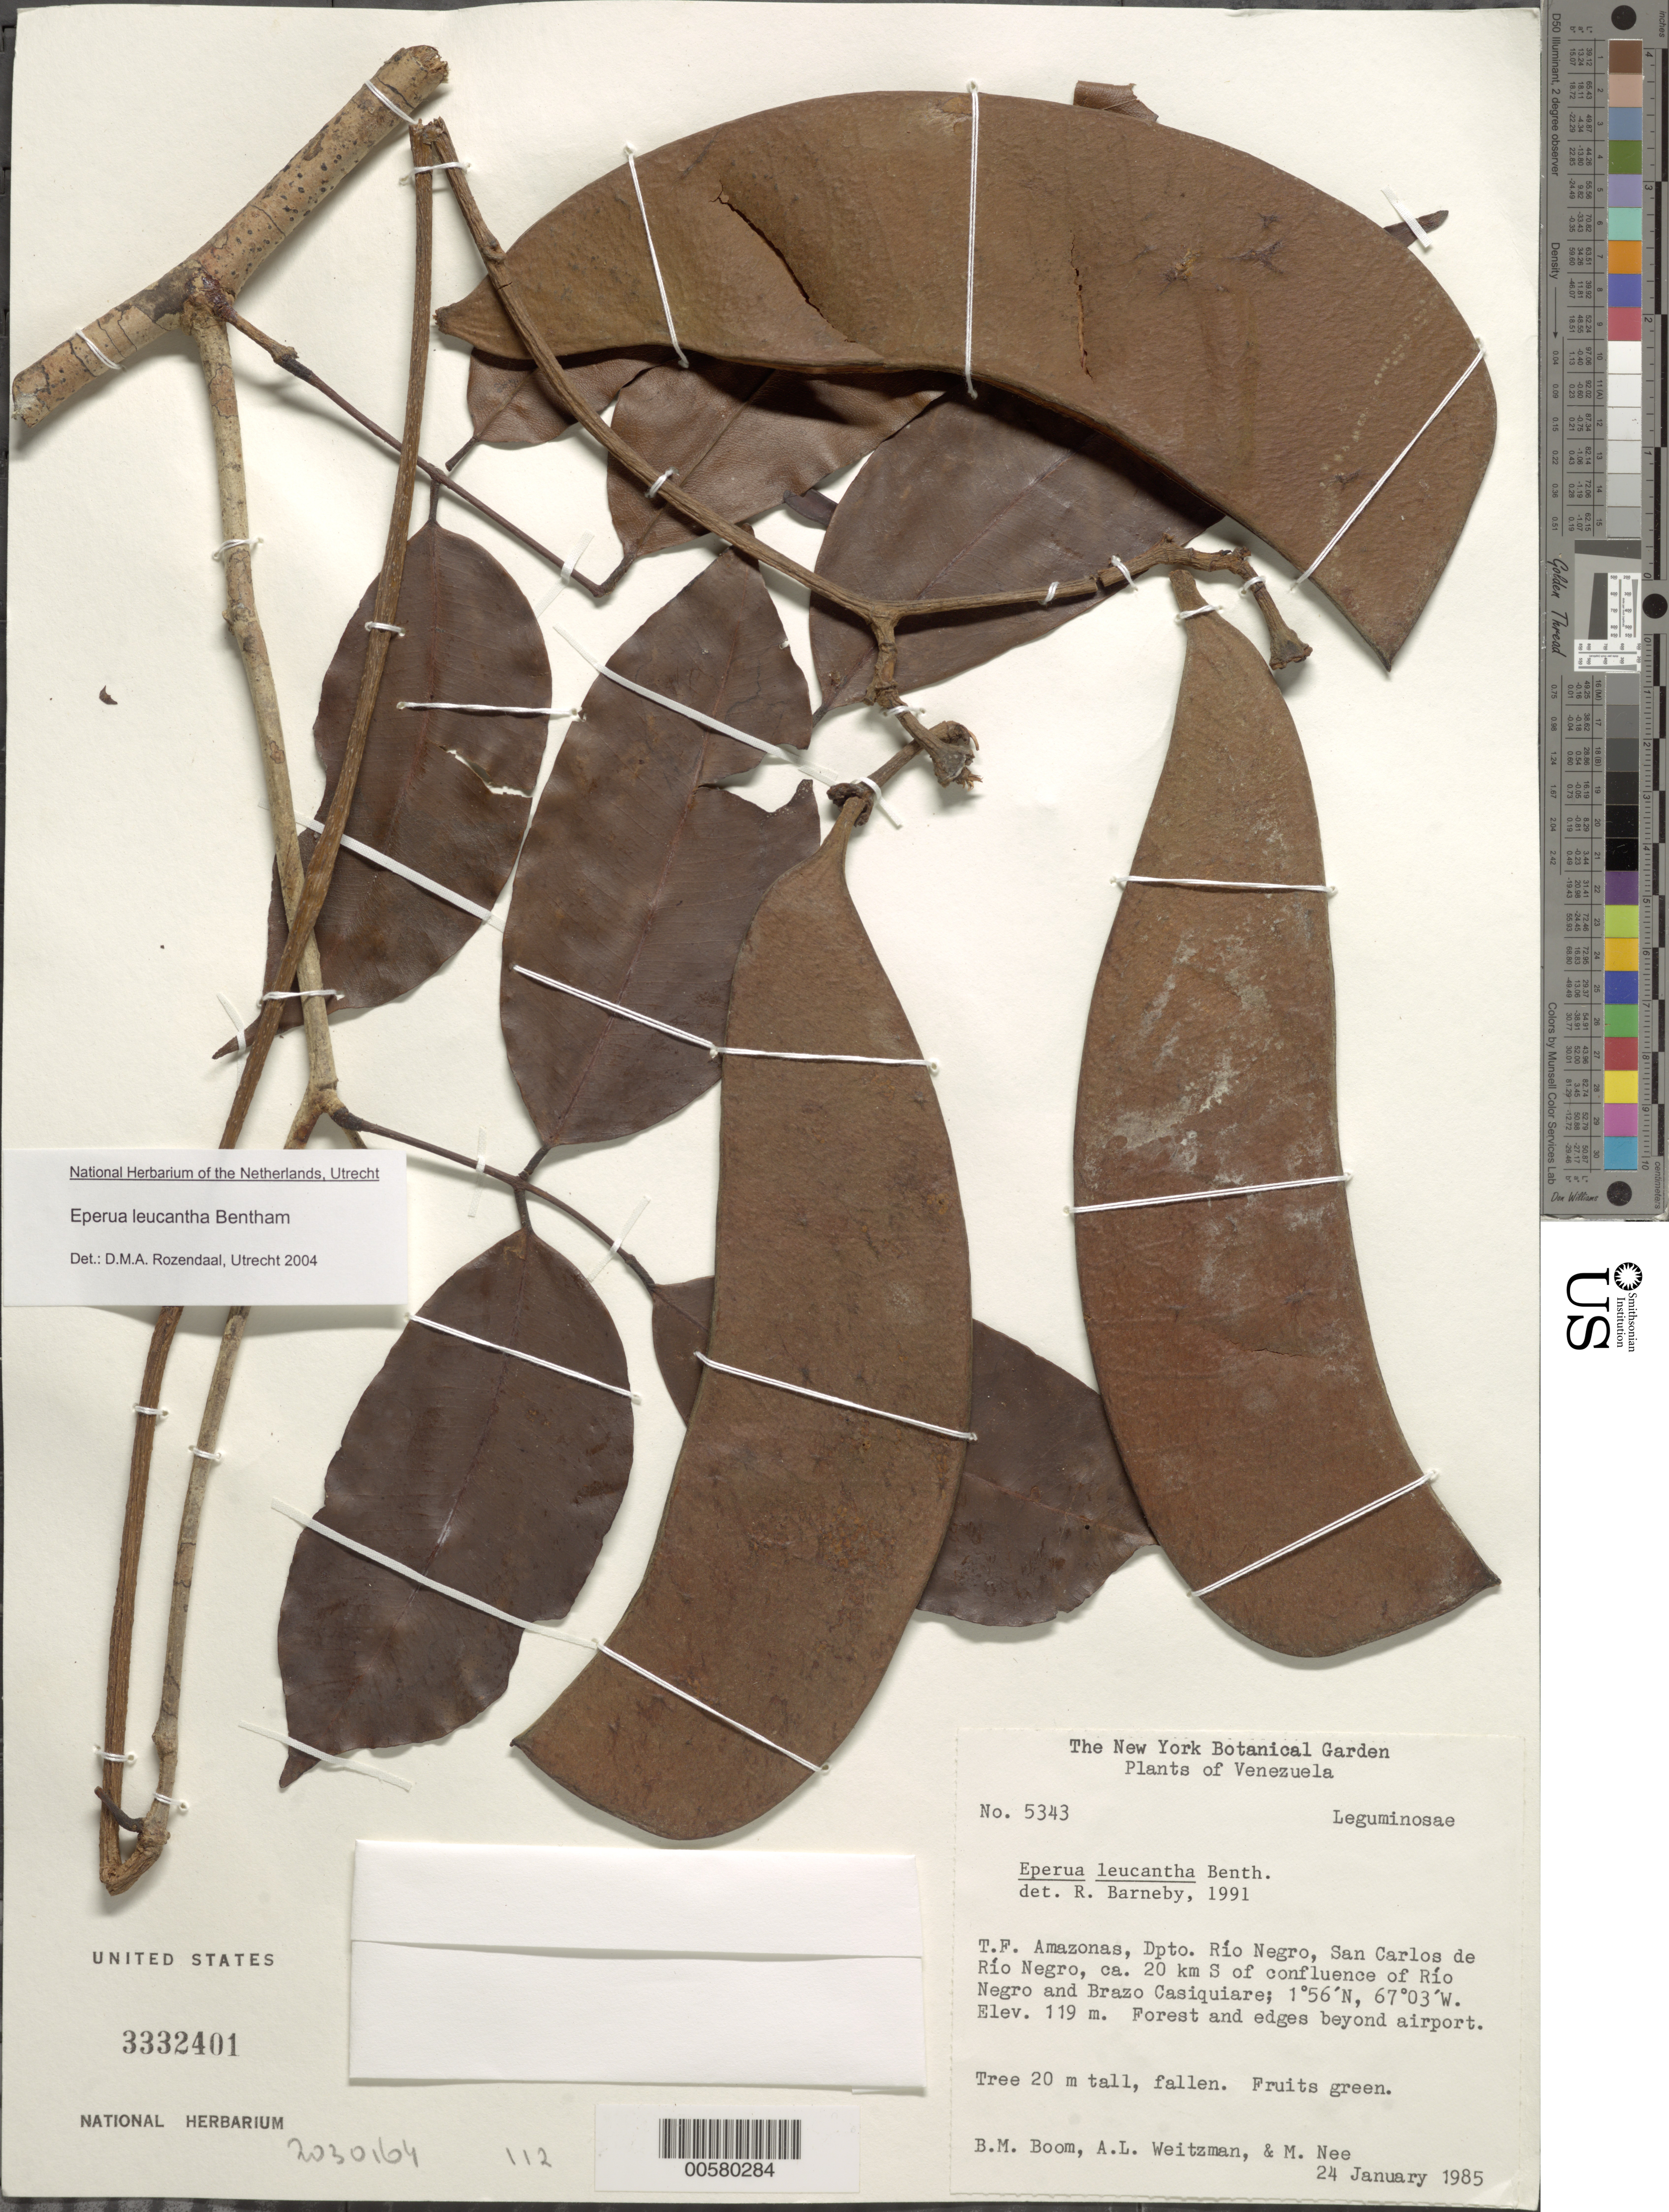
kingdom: Plantae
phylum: Tracheophyta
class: Magnoliopsida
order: Fabales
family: Fabaceae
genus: Eperua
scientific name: Eperua leucantha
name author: Benth.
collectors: B. M. Boom, A. L. Weitzman & M. Nee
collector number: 5343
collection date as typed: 24 Jan 1985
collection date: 1985-01-24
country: Venezuela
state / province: Amazonas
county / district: Rio Negro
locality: San carlos de rio negro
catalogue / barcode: US 3332401